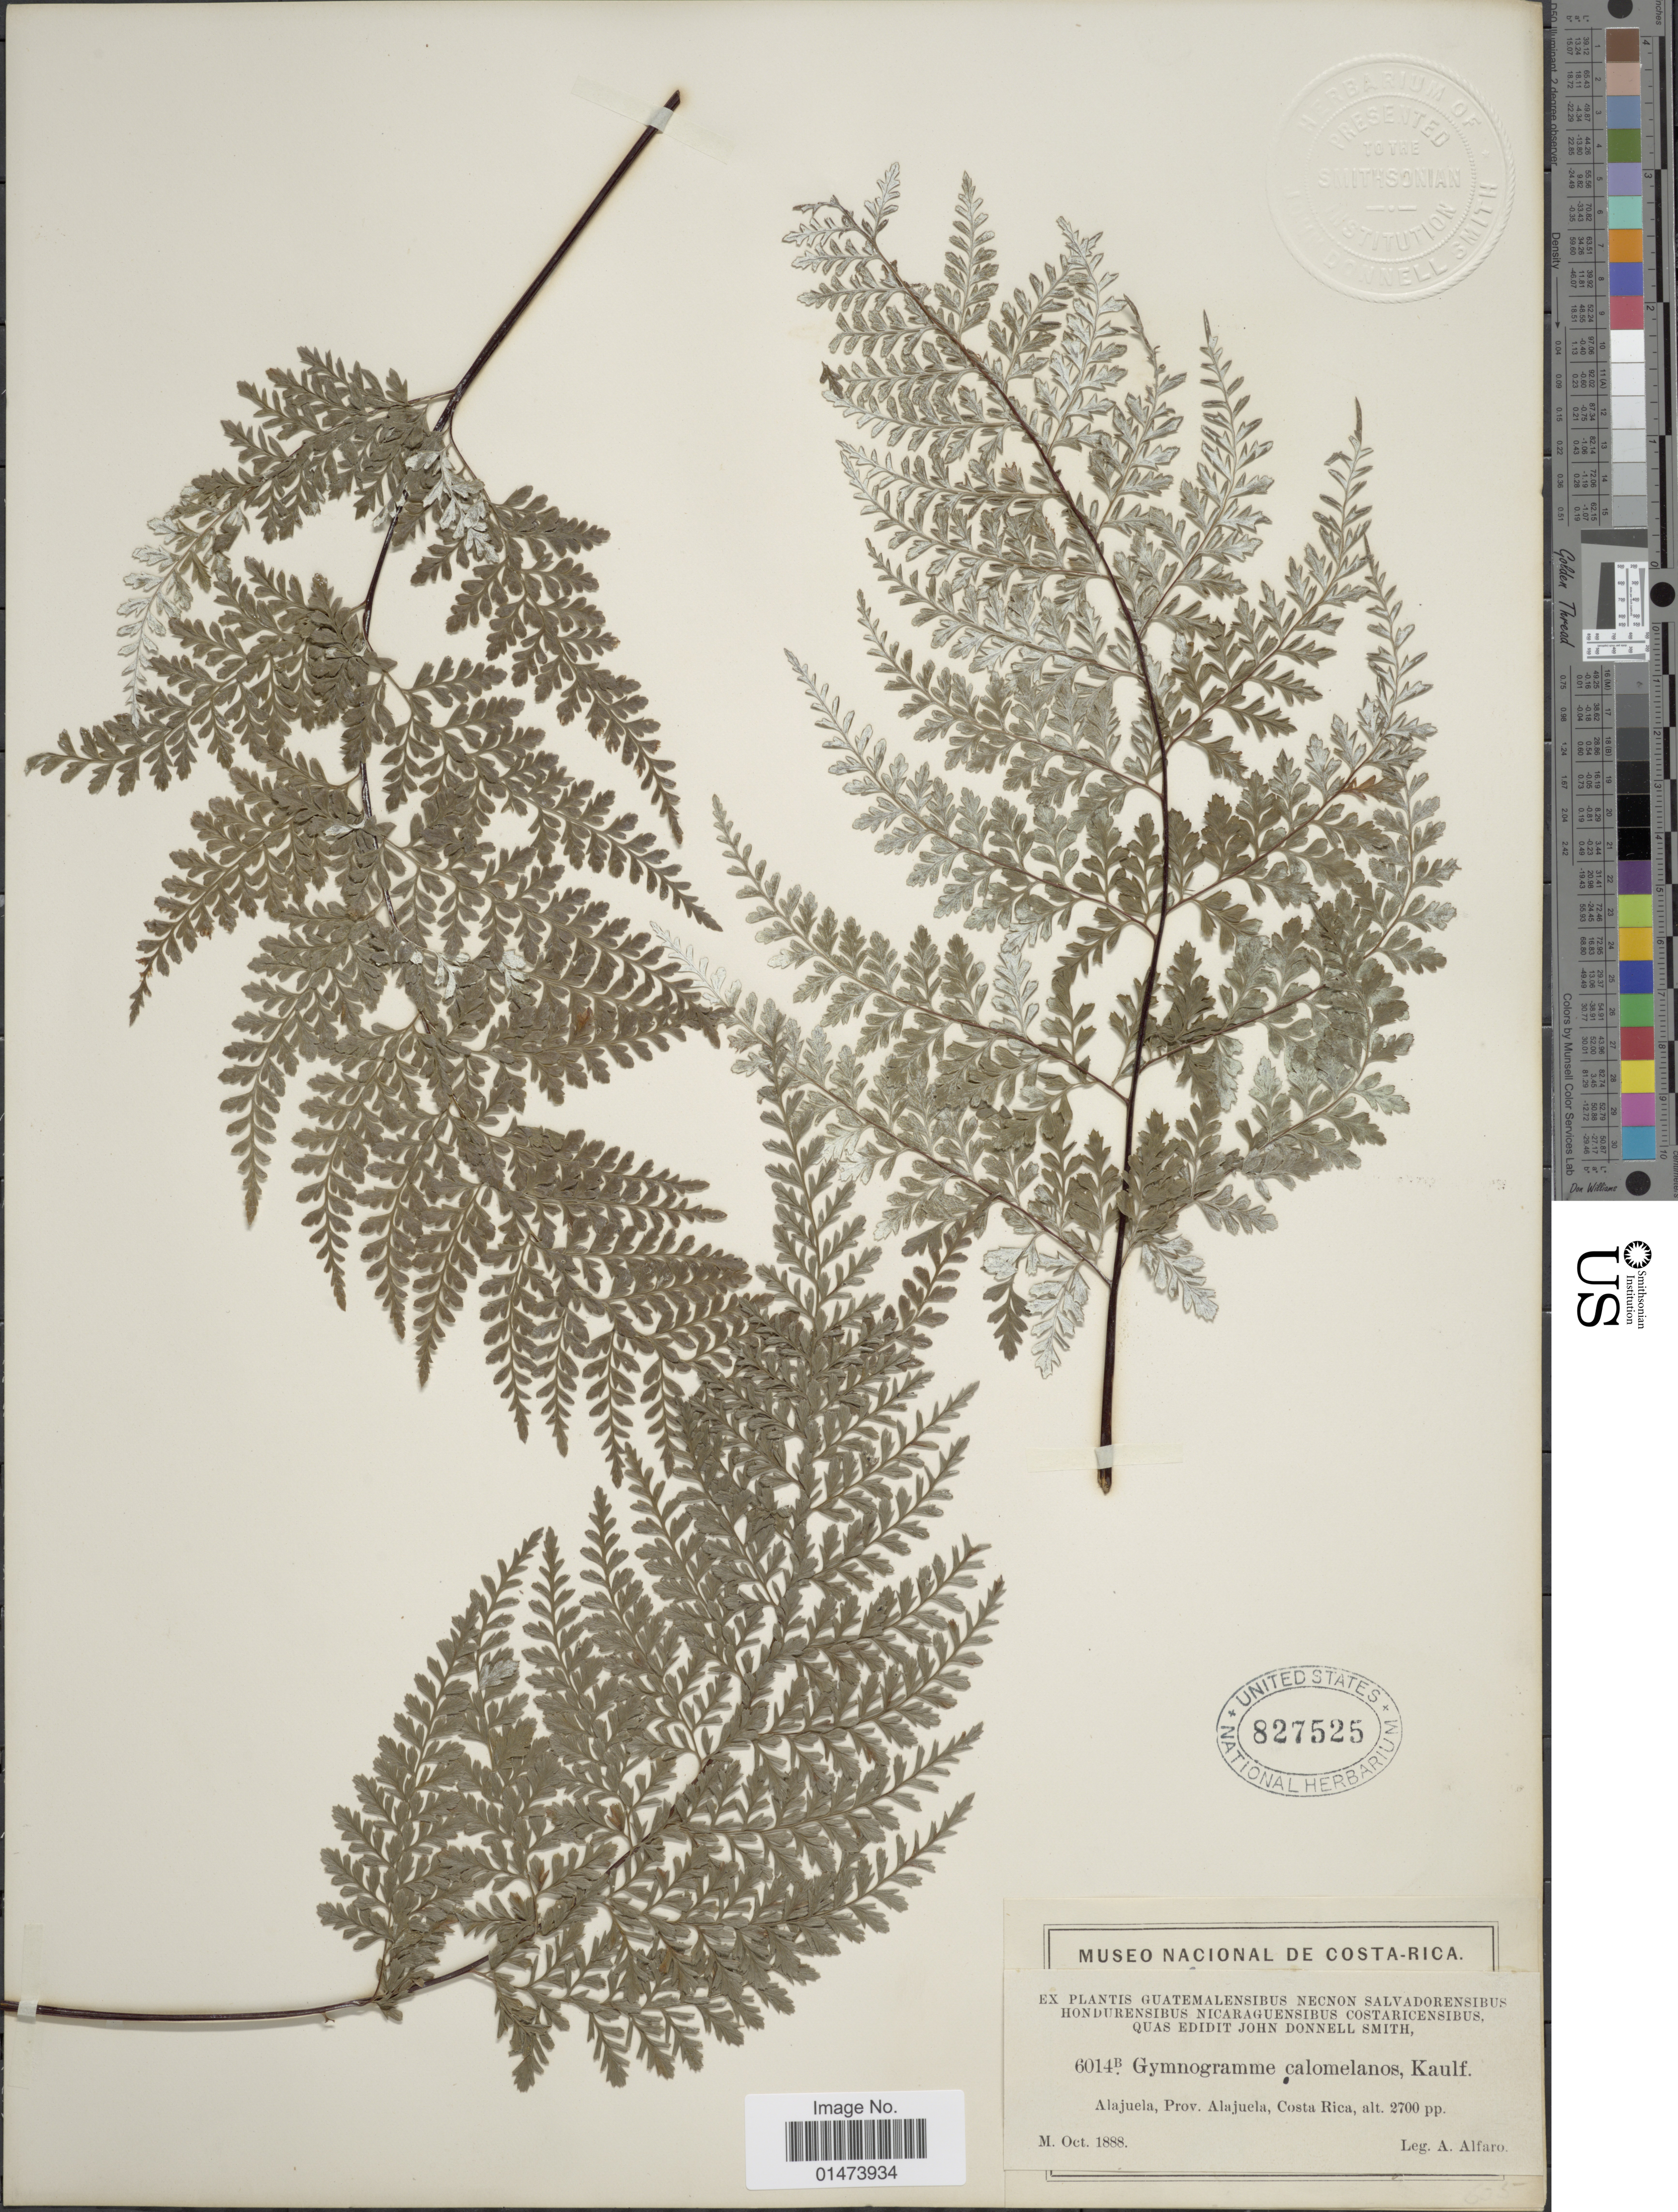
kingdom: Plantae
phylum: Tracheophyta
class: Polypodiopsida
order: Polypodiales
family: Pteridaceae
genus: Pityrogramma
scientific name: Pityrogramma calomelanos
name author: (L.) Link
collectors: A. Alfaro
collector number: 6014B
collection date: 1888-10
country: Costa Rica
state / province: Alajuela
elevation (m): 823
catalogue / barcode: US 827525